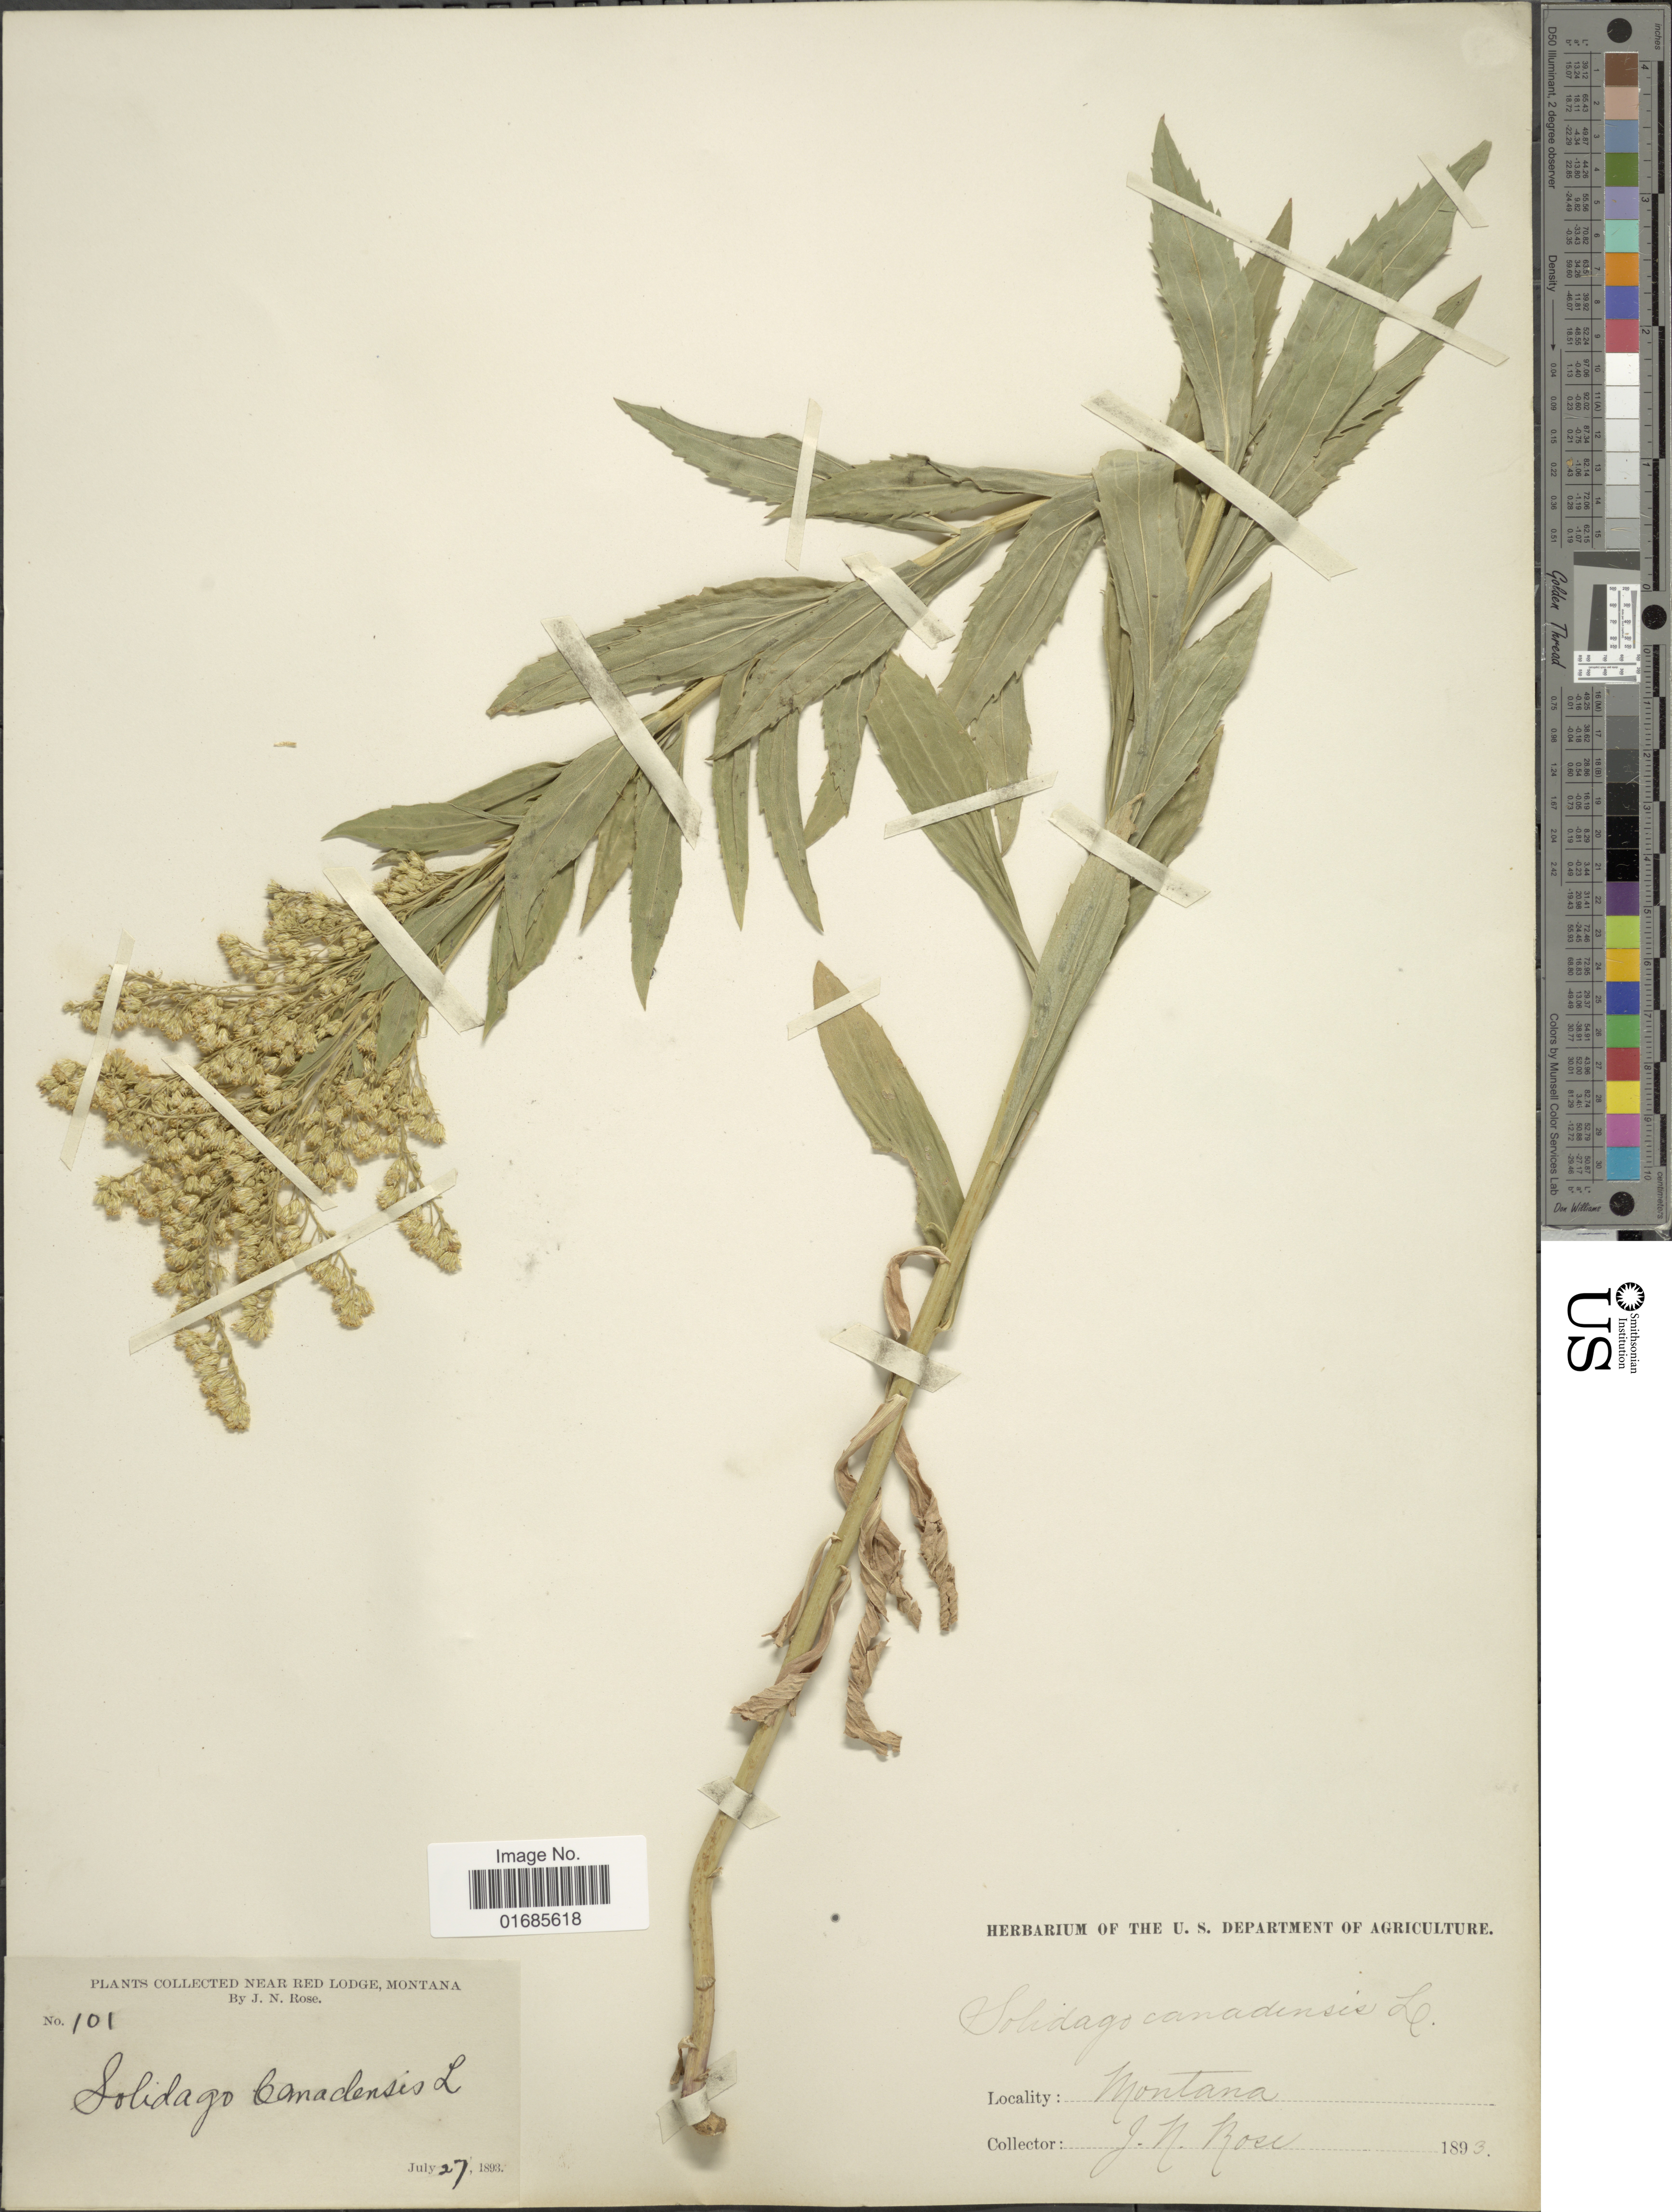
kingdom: Plantae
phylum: Tracheophyta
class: Magnoliopsida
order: Asterales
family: Asteraceae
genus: Solidago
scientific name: Solidago canadensis var. salebrosa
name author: (Piper) M.E. Jones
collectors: J. N. Rose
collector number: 101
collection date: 1893-07-27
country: United States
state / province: Montana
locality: Near Red Lodge